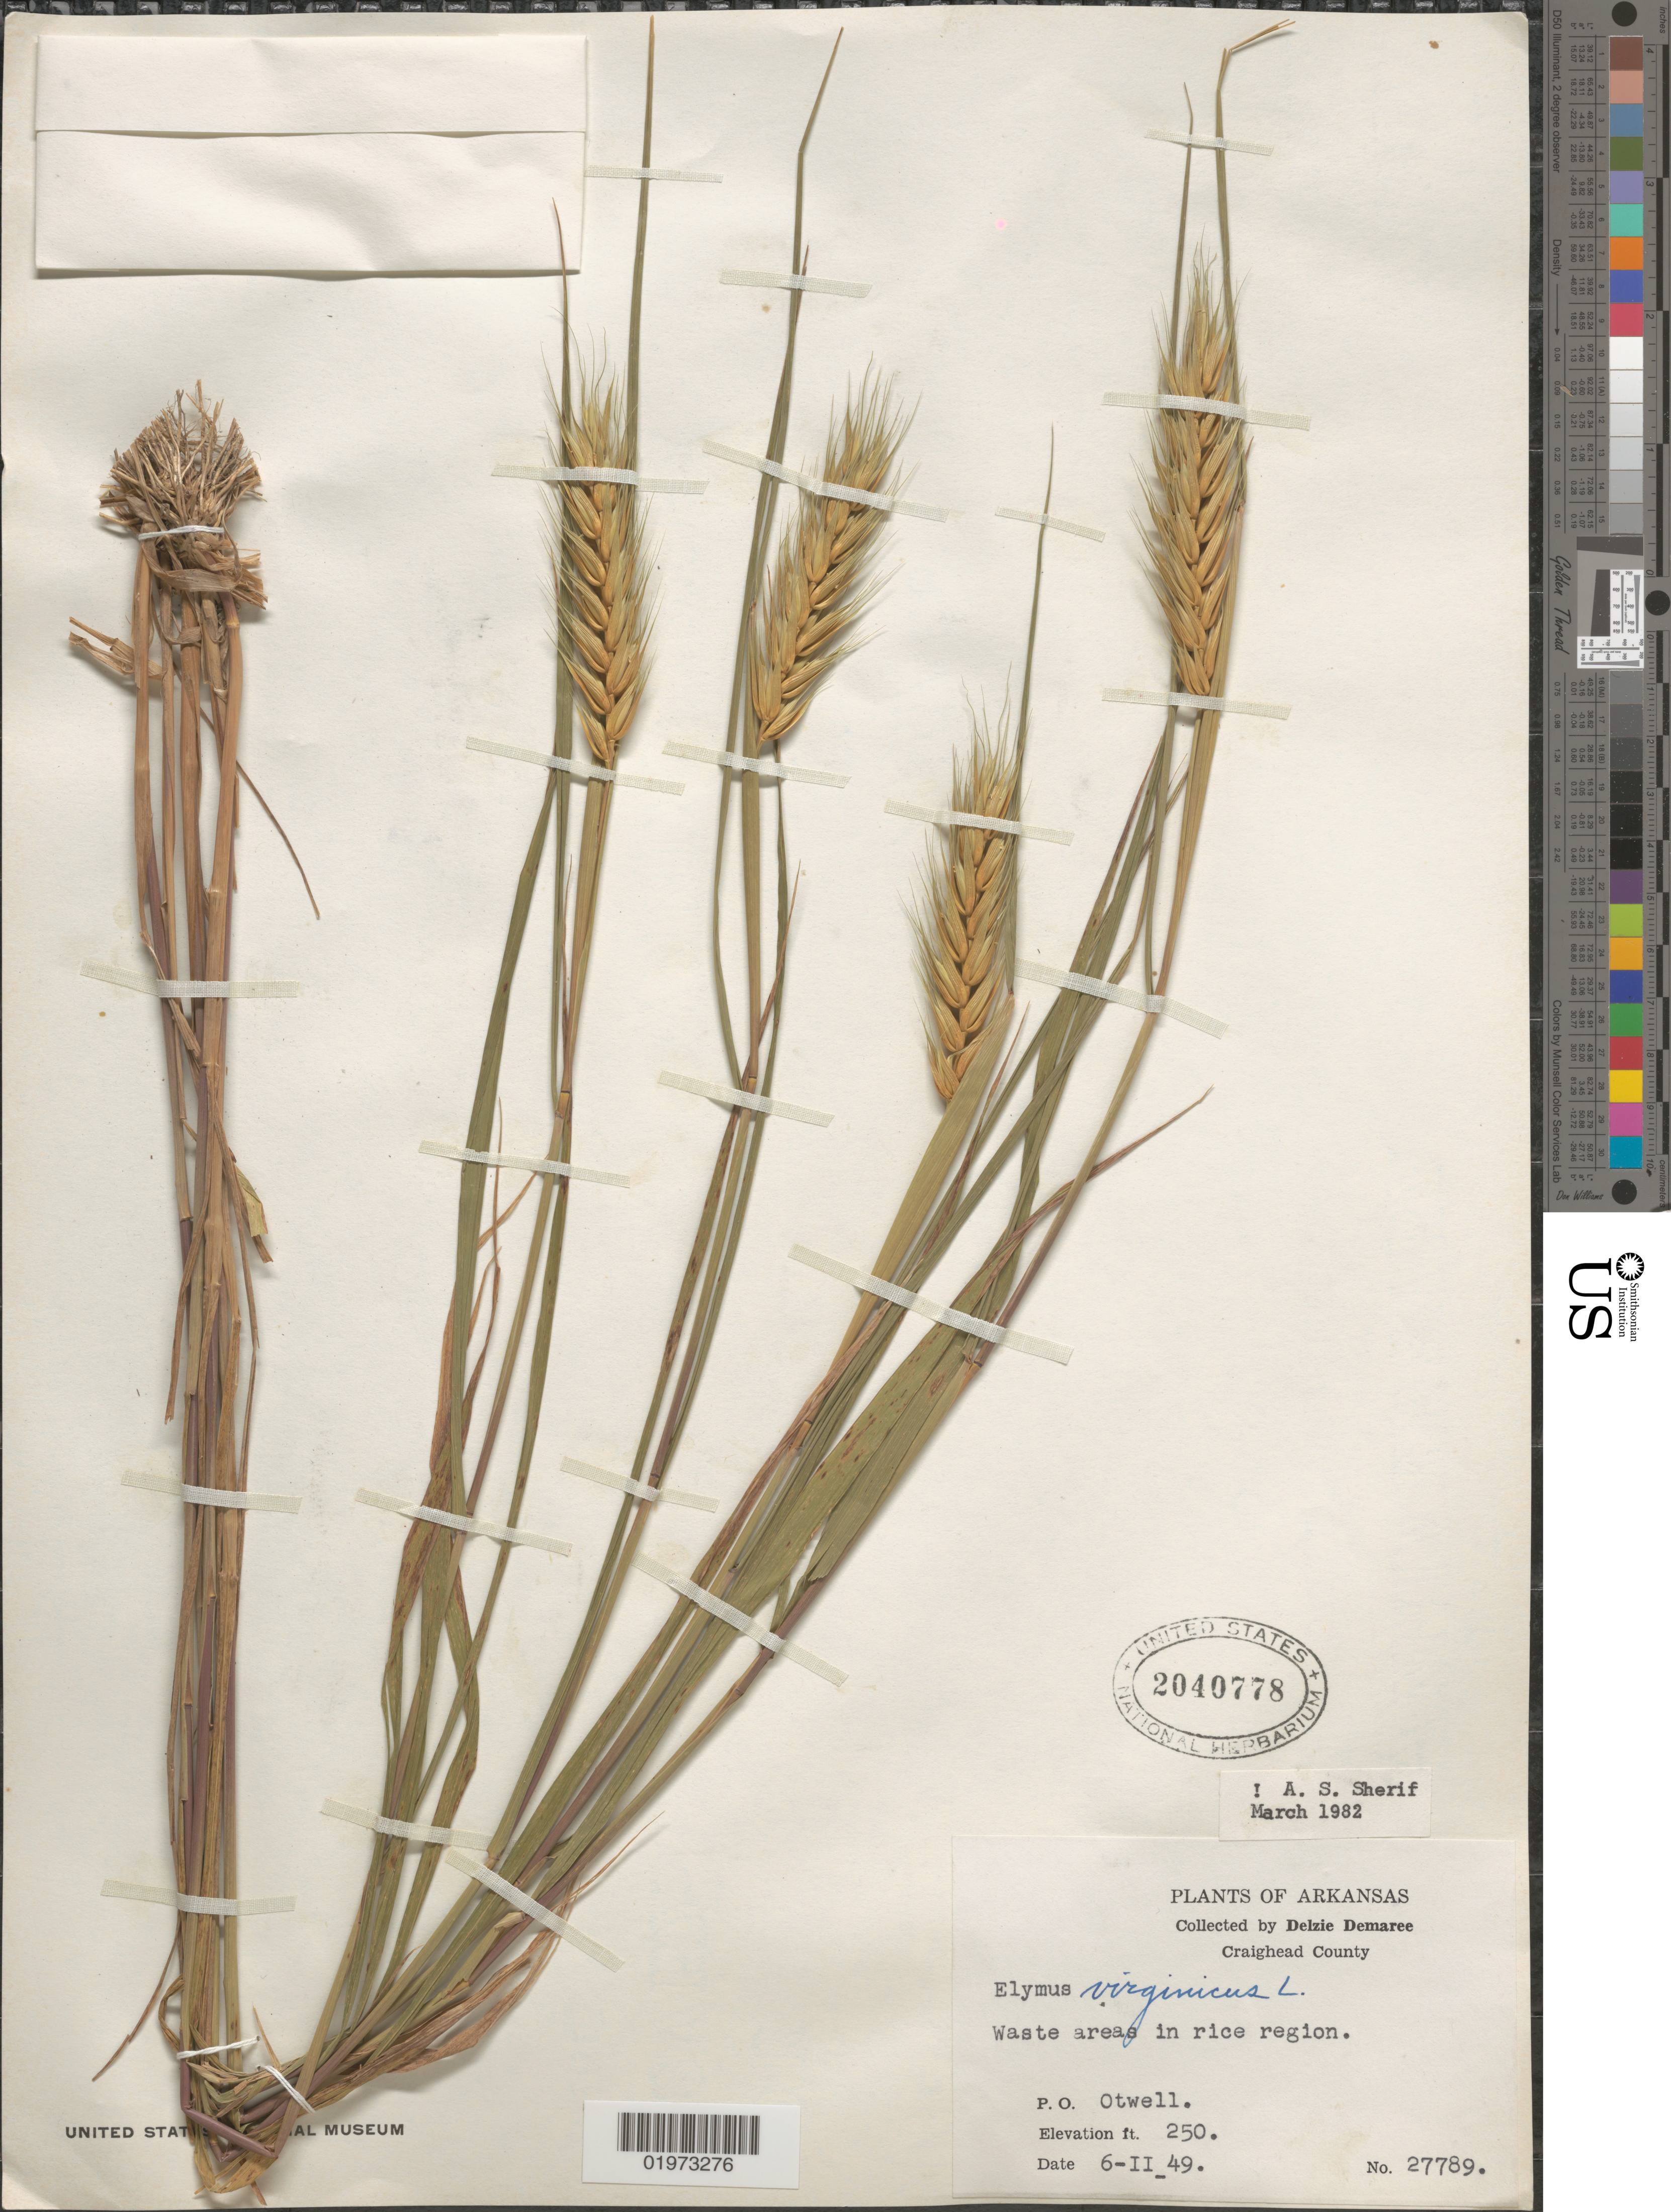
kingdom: Plantae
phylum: Tracheophyta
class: Liliopsida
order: Poales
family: Poaceae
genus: Elymus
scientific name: Elymus virginicus var. virginicus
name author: L.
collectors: D. Demaree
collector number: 27789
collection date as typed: Transcribed d/m/y: 11/6/49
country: United States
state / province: Arkansas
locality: Craighead County. Waste areas in rice region. P. O. Otwell.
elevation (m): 76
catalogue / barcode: US 2040778